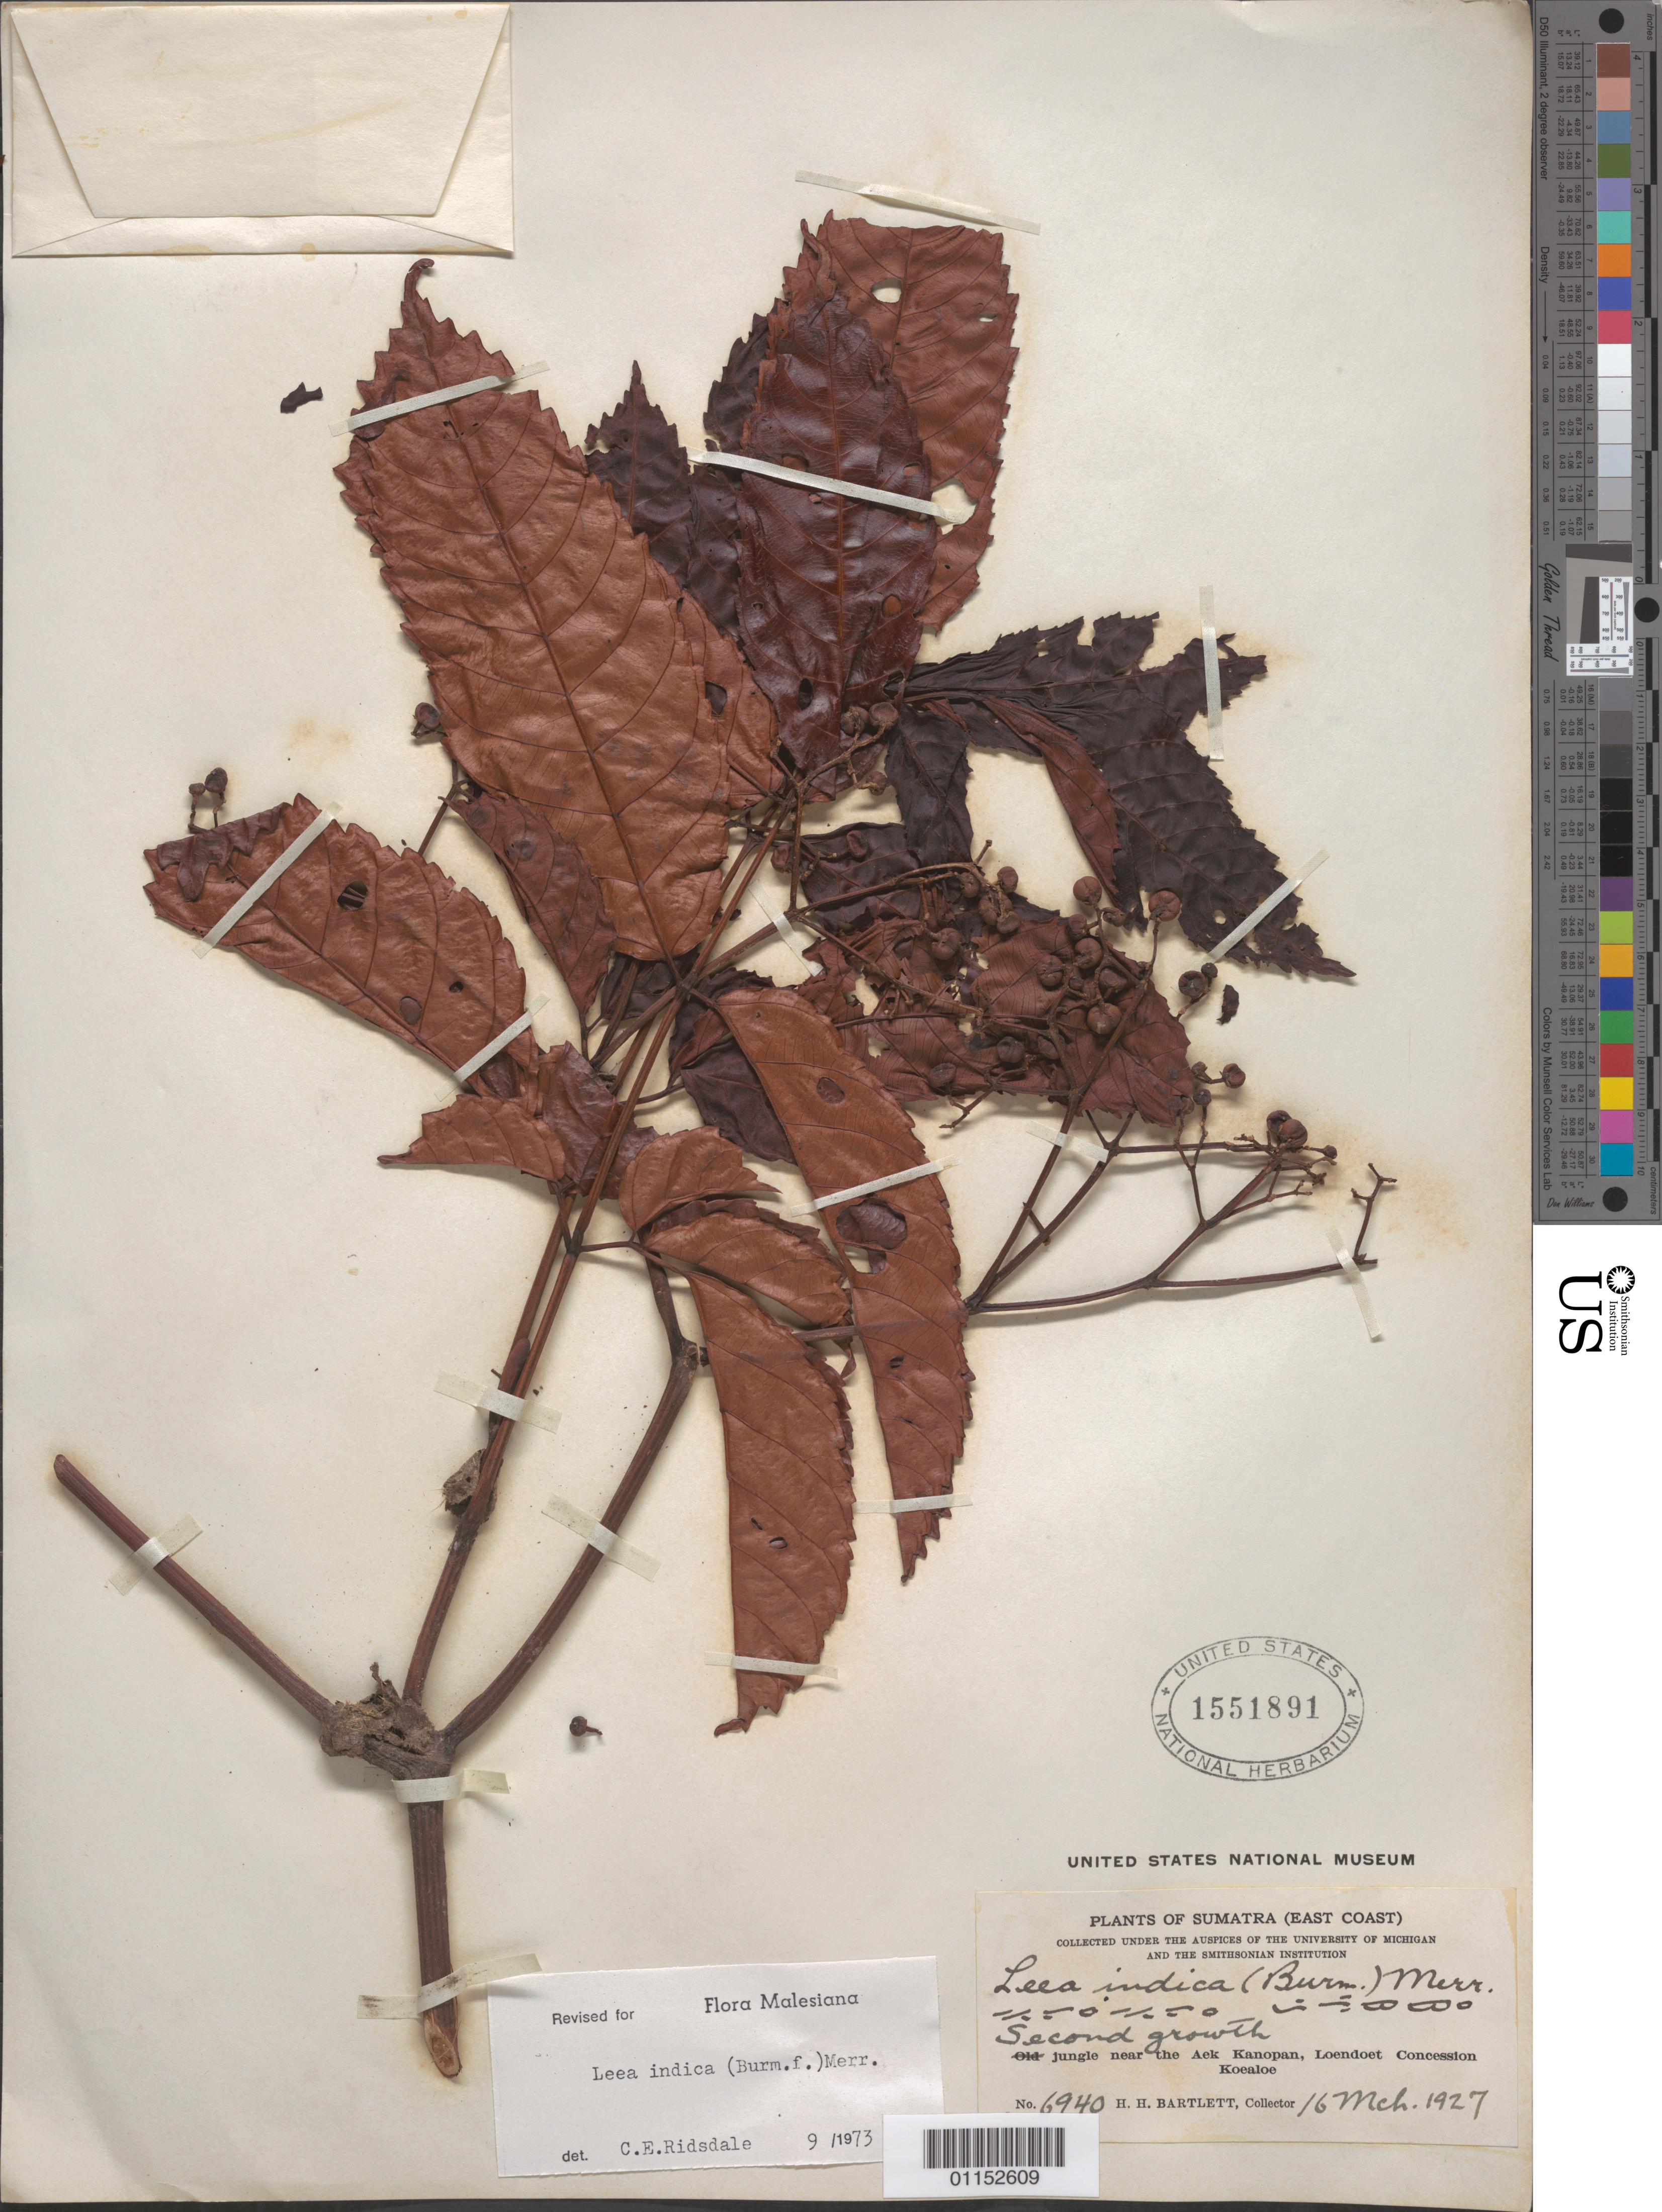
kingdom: Plantae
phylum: Tracheophyta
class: Magnoliopsida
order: Vitales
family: Vitaceae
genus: Leea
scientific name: Leea indica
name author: (Burm. f.) Merr.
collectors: H. H. Bartlett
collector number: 6940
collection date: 1927-03-16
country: Indonesia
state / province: Sumatra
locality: Jungle near the Aek Kanopan, Loendoet Concession Koealoe.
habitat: Second growth.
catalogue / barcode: US 1551891